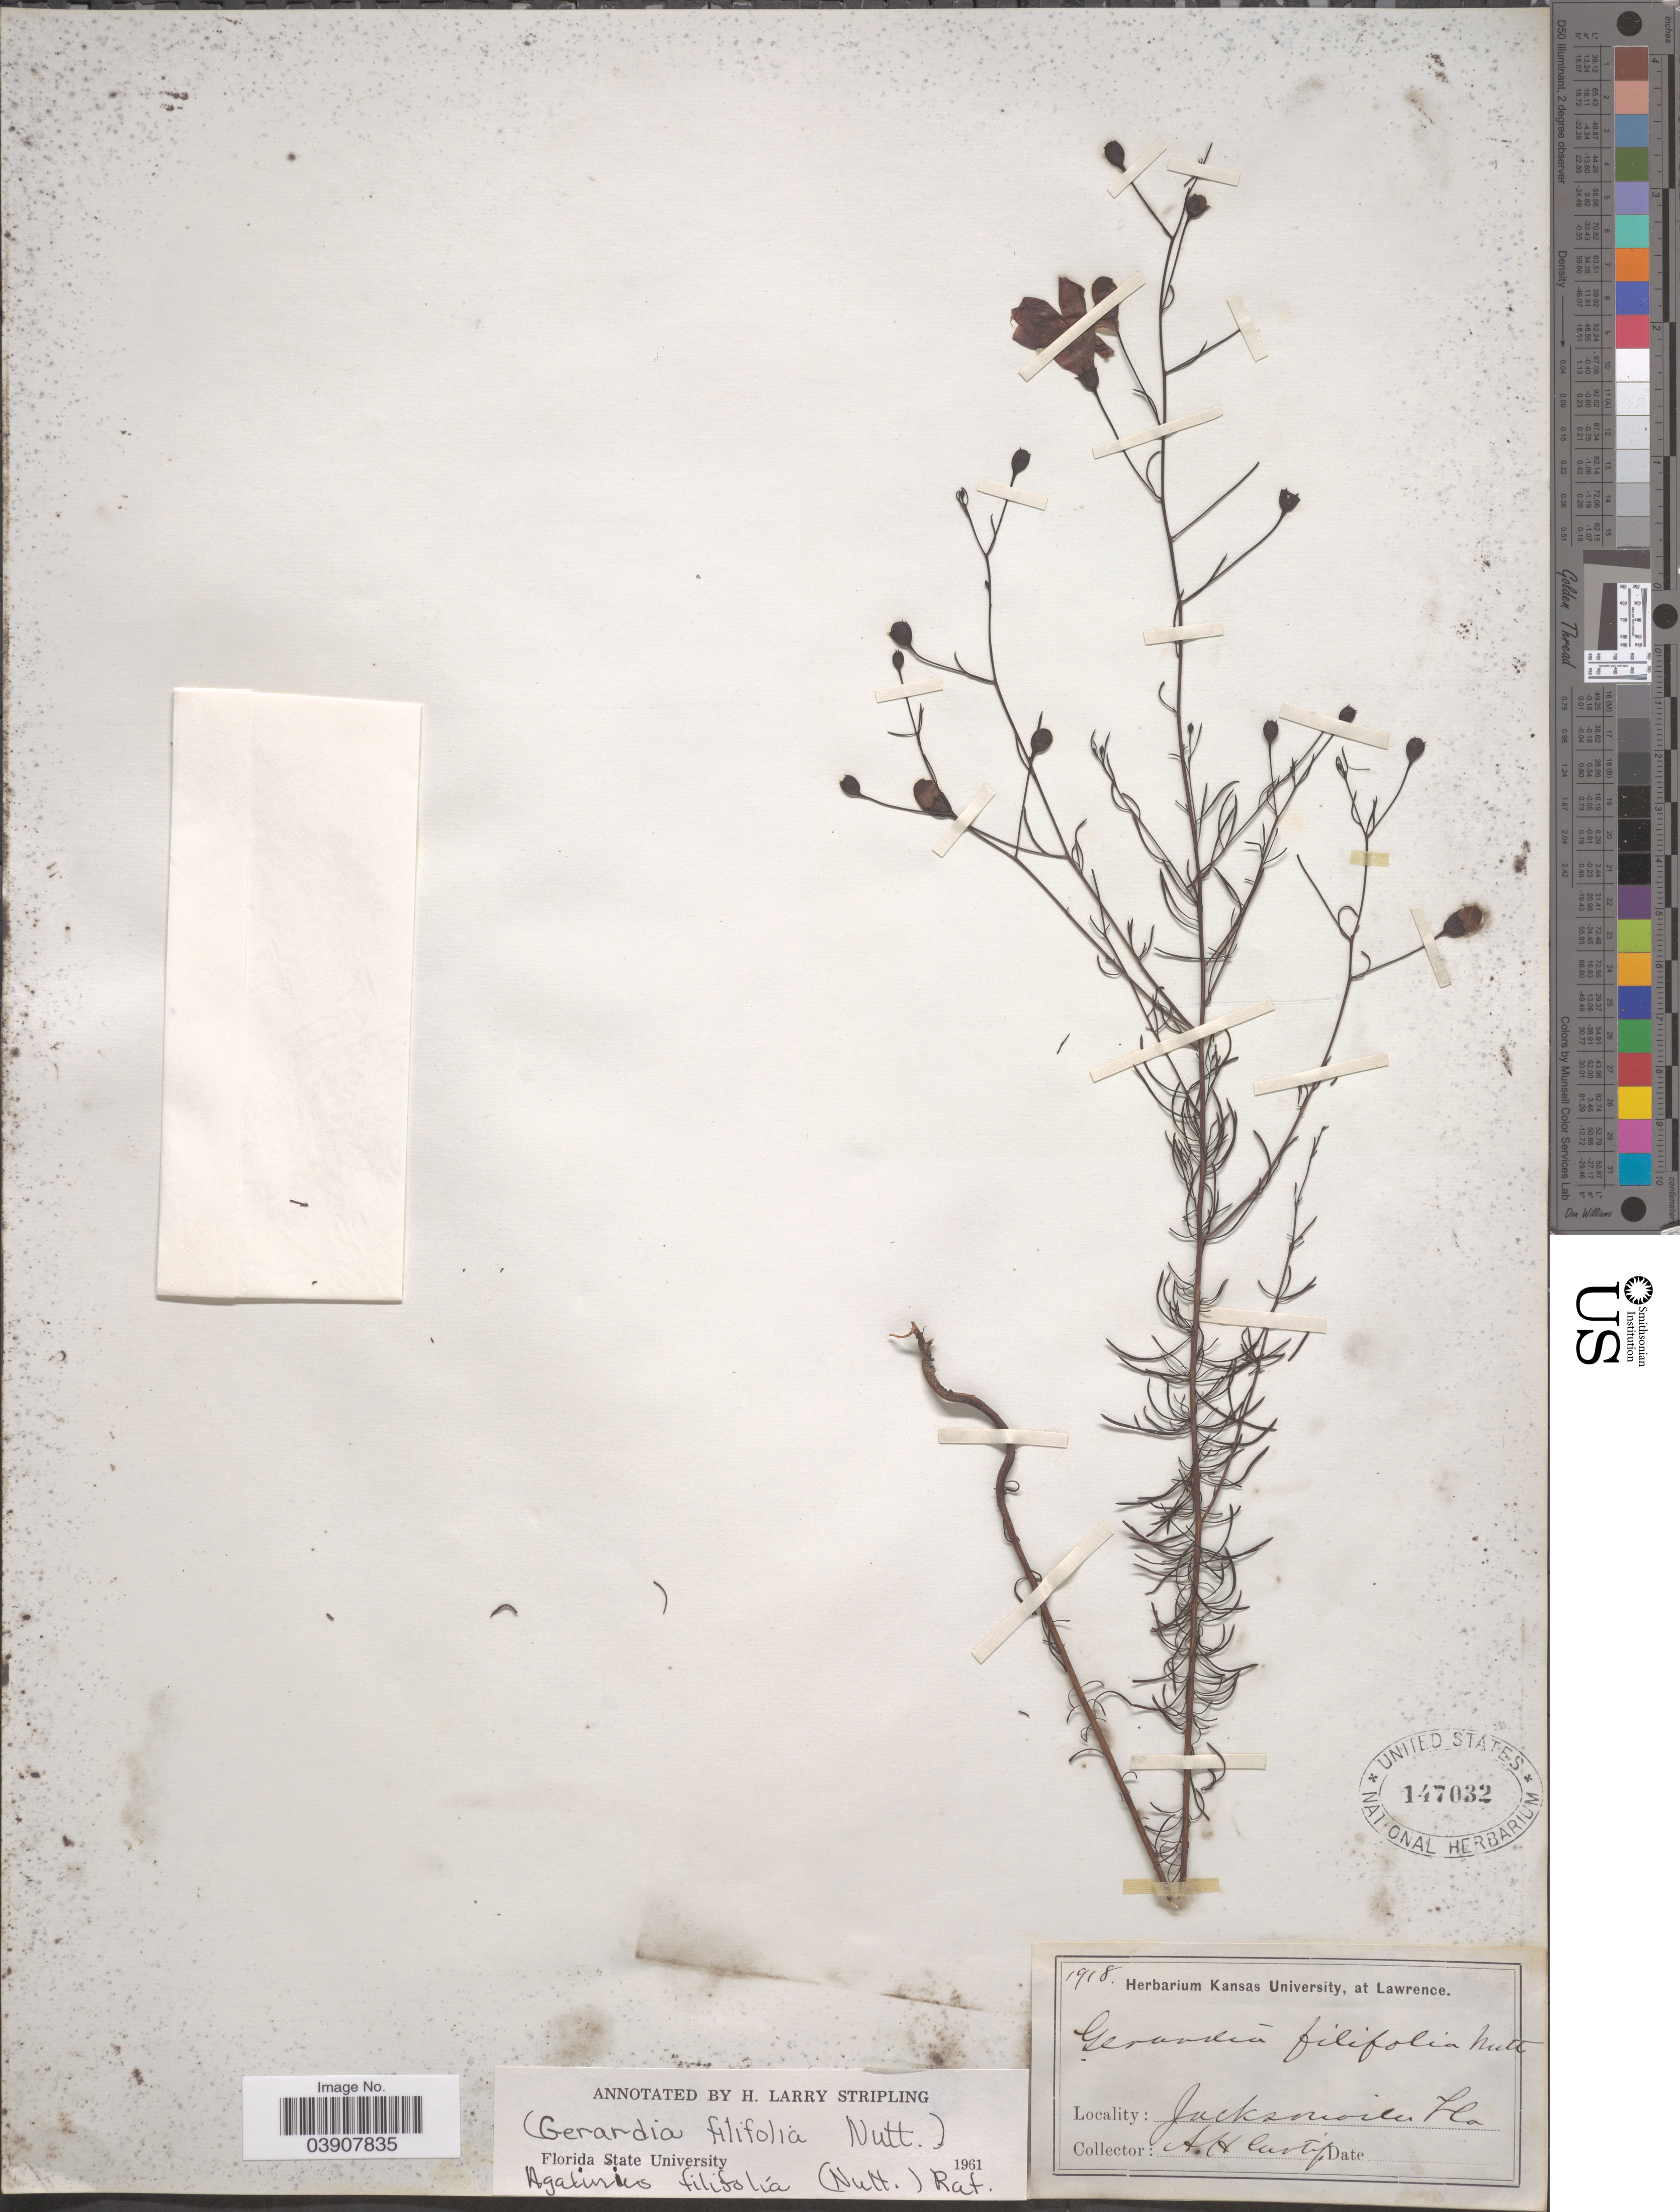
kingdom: Plantae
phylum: Tracheophyta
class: Magnoliopsida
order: Lamiales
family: Orobanchaceae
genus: Agalinis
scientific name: Agalinis filifolia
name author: Raf.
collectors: A. Curtip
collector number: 1918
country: United States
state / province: Florida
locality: Jacksonville.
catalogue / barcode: US 147032